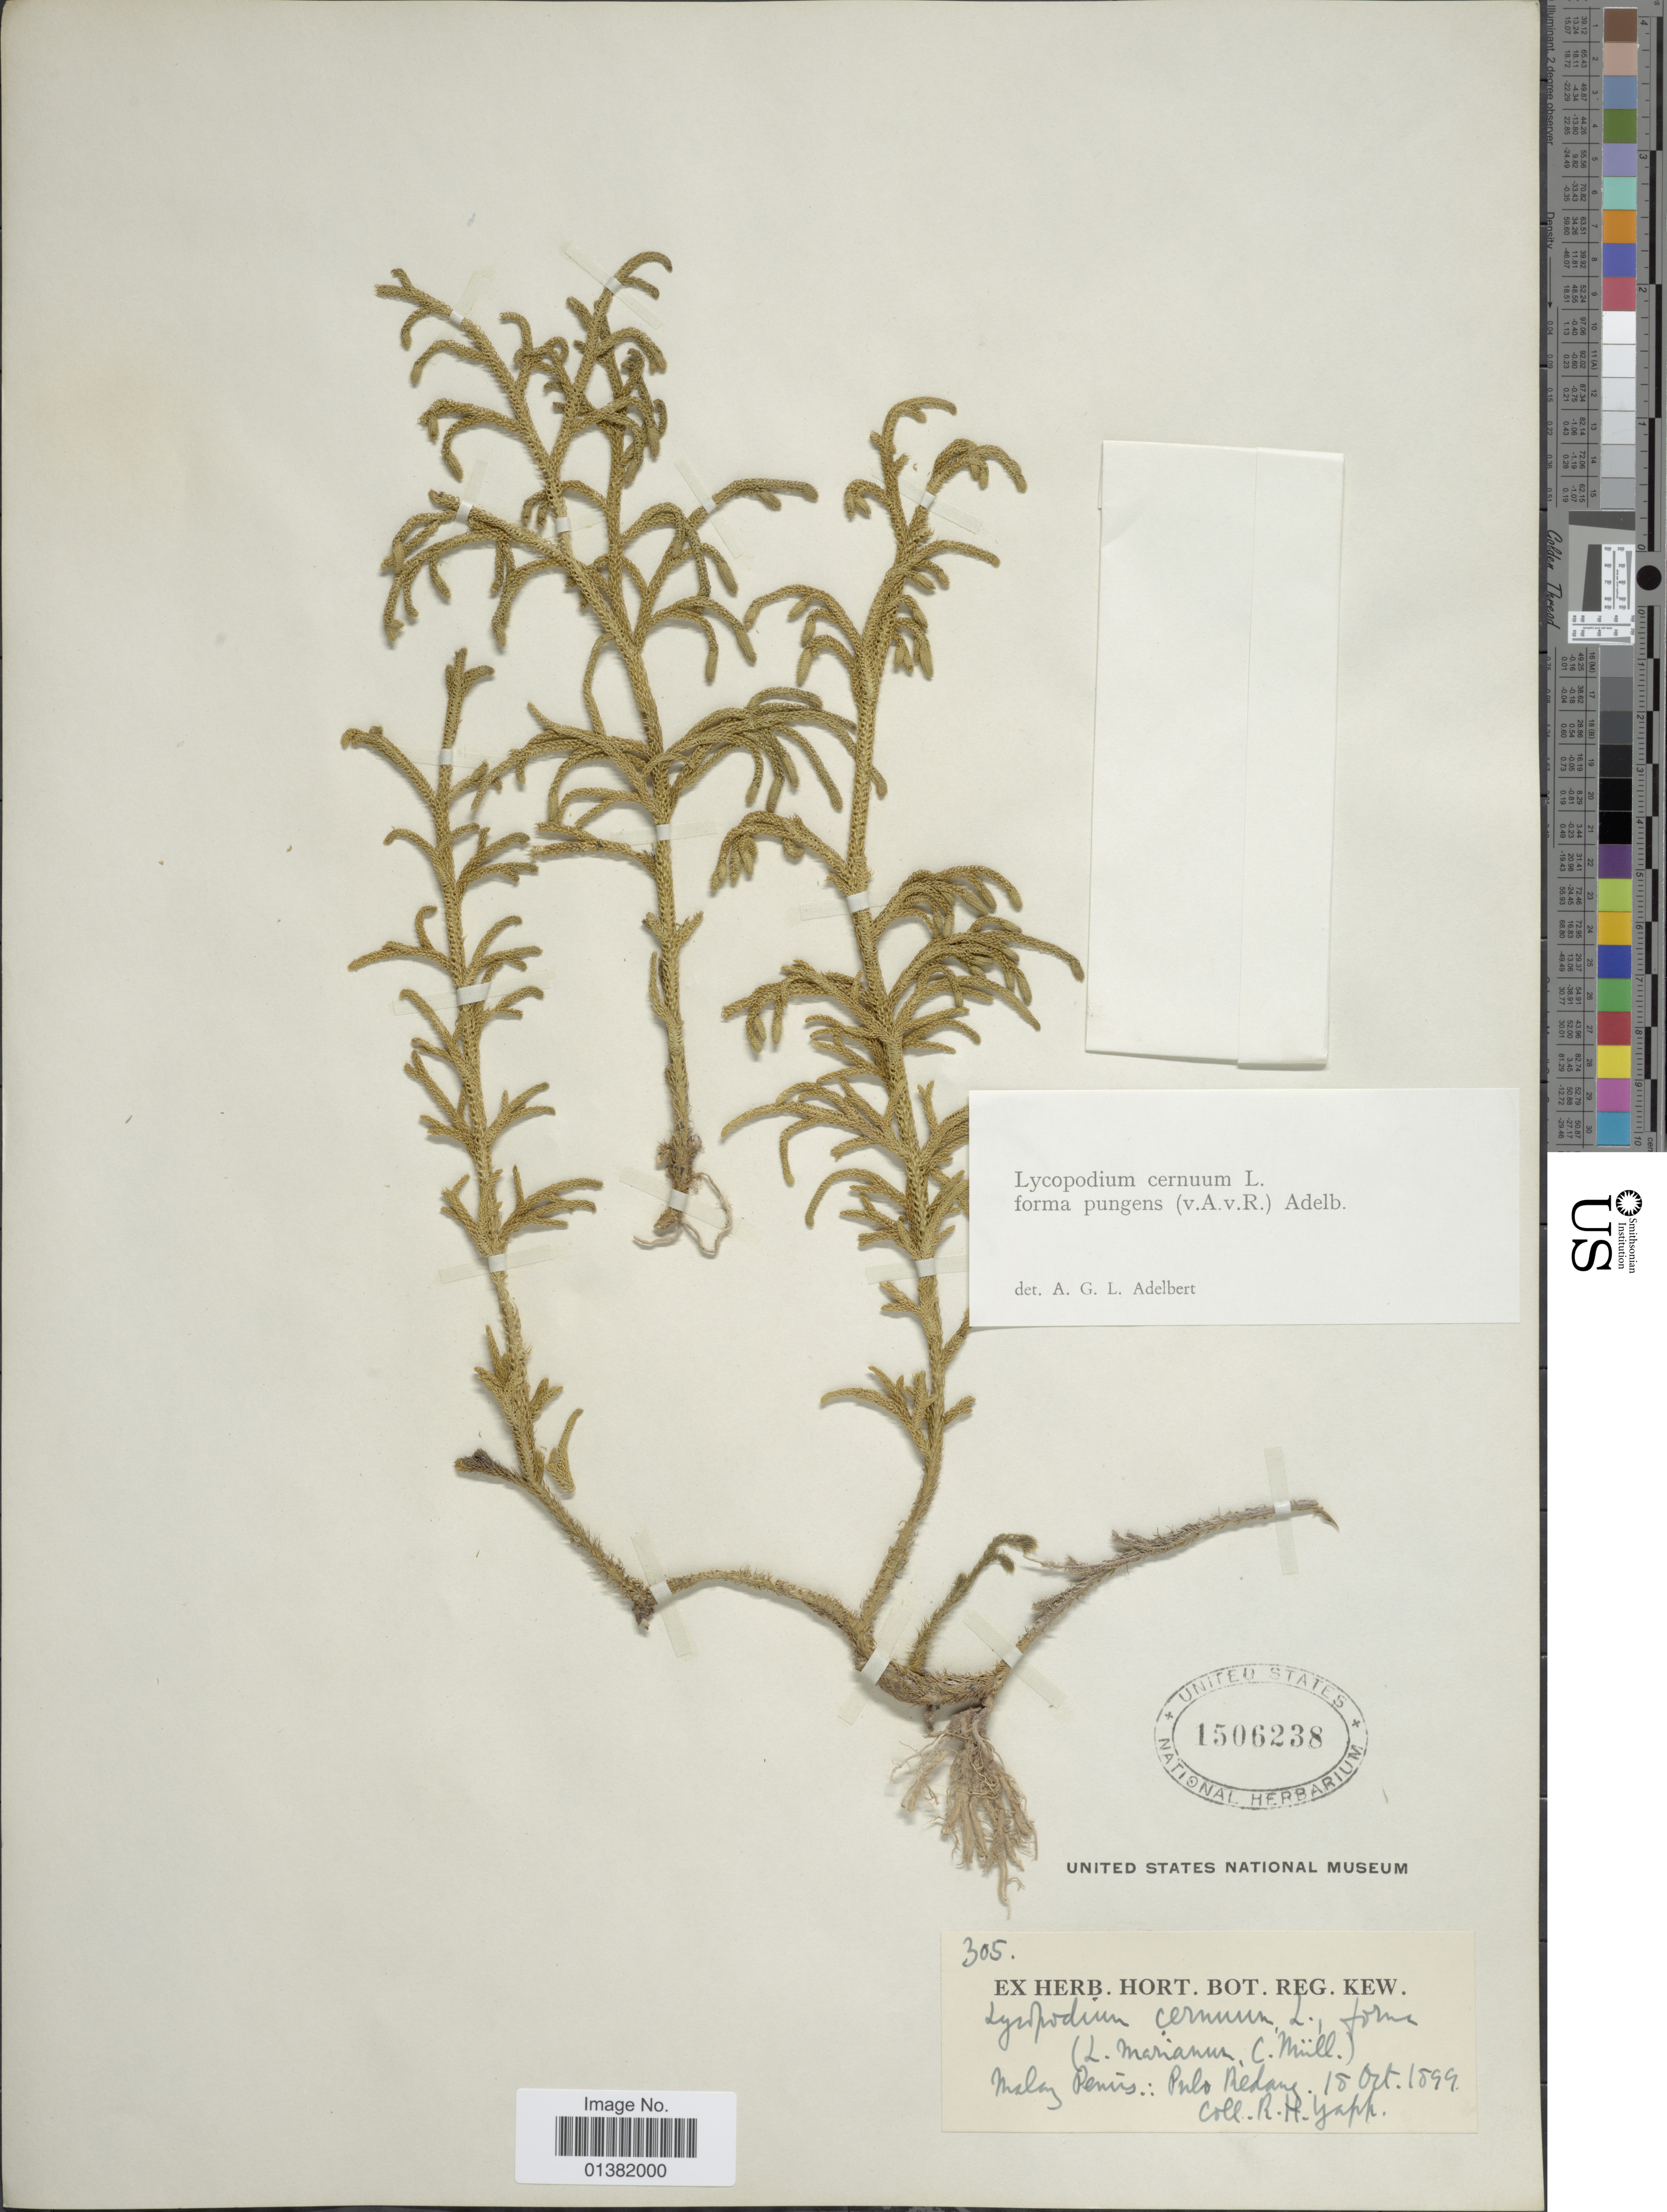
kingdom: Plantae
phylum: Tracheophyta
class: Lycopodiopsida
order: Lycopodiales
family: Lycopodiaceae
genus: Palhinhaea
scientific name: Palhinhaea cernua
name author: (L.) Vasc. & Franco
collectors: R. Yapp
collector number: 305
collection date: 1899-10-15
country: Malaysia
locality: Malay Penins.: Pulo Redang [interpreted]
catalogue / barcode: US 1506238